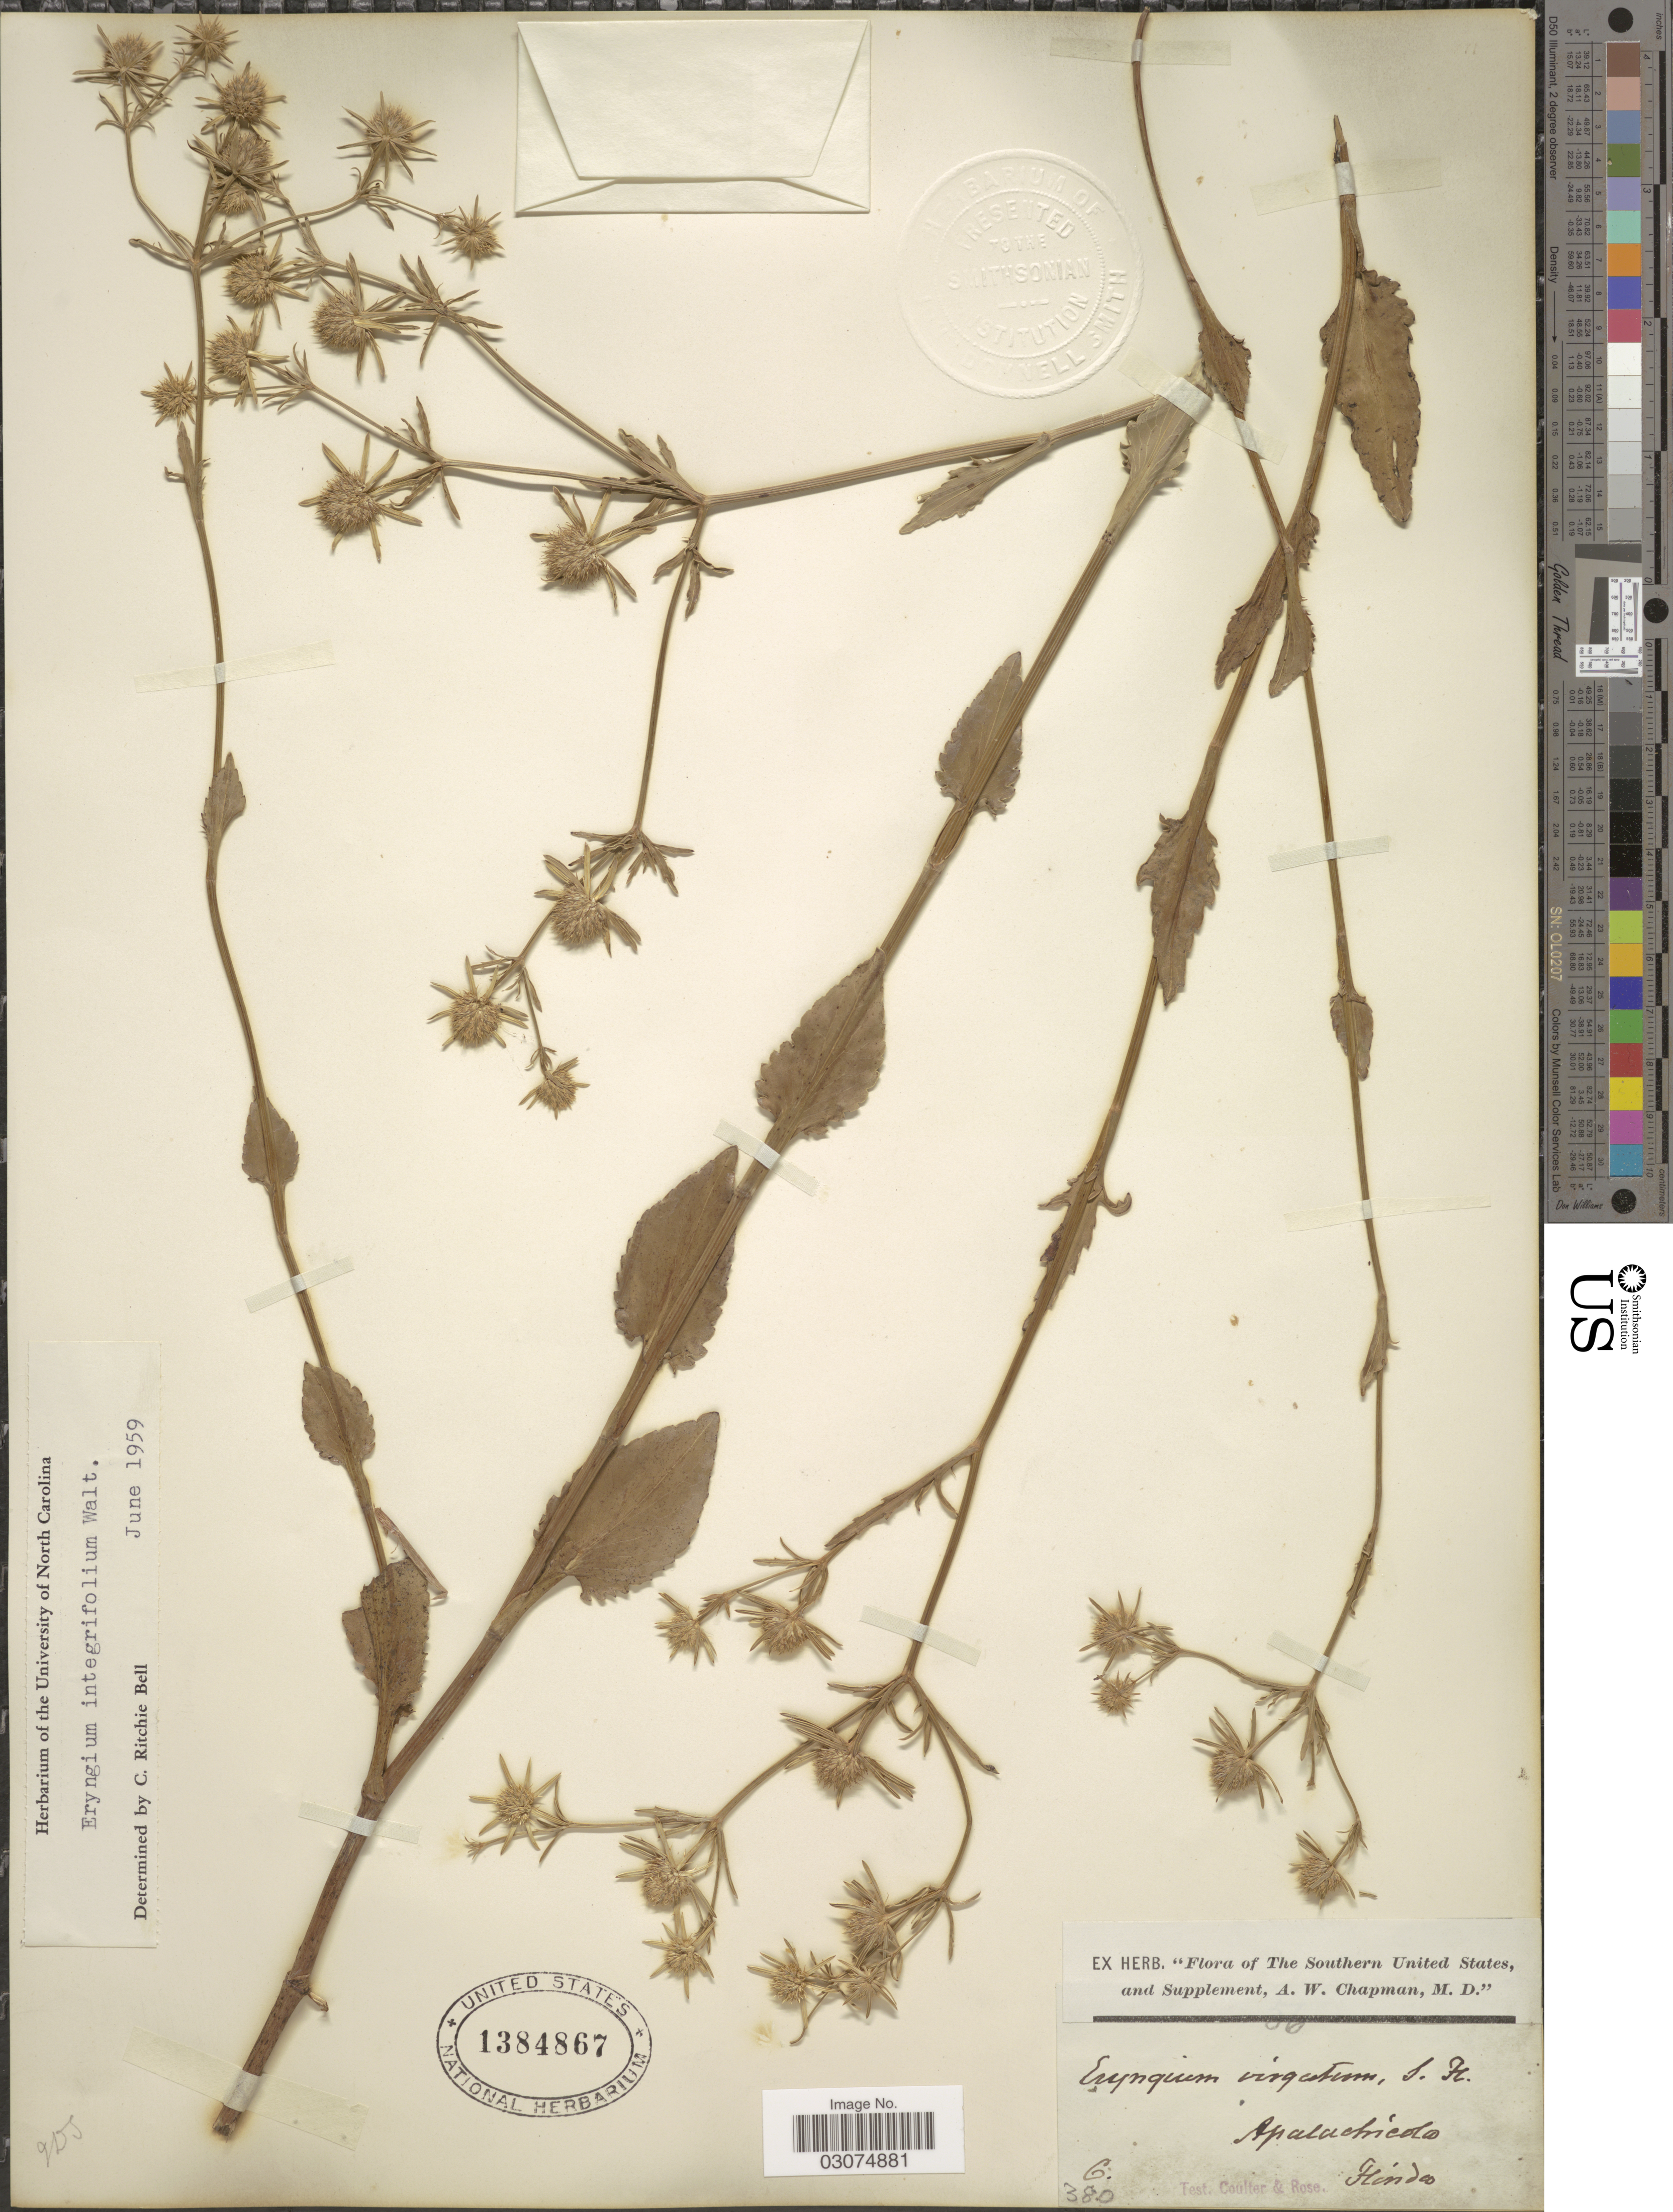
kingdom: Plantae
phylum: Tracheophyta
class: Magnoliopsida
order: Apiales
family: Apiaceae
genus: Eryngium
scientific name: Eryngium integrifolium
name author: Walter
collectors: A. W. Chapman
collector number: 6/380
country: United States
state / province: Florida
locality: The Southern United States, and Supplement. Apalachicola.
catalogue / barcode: US 1384867